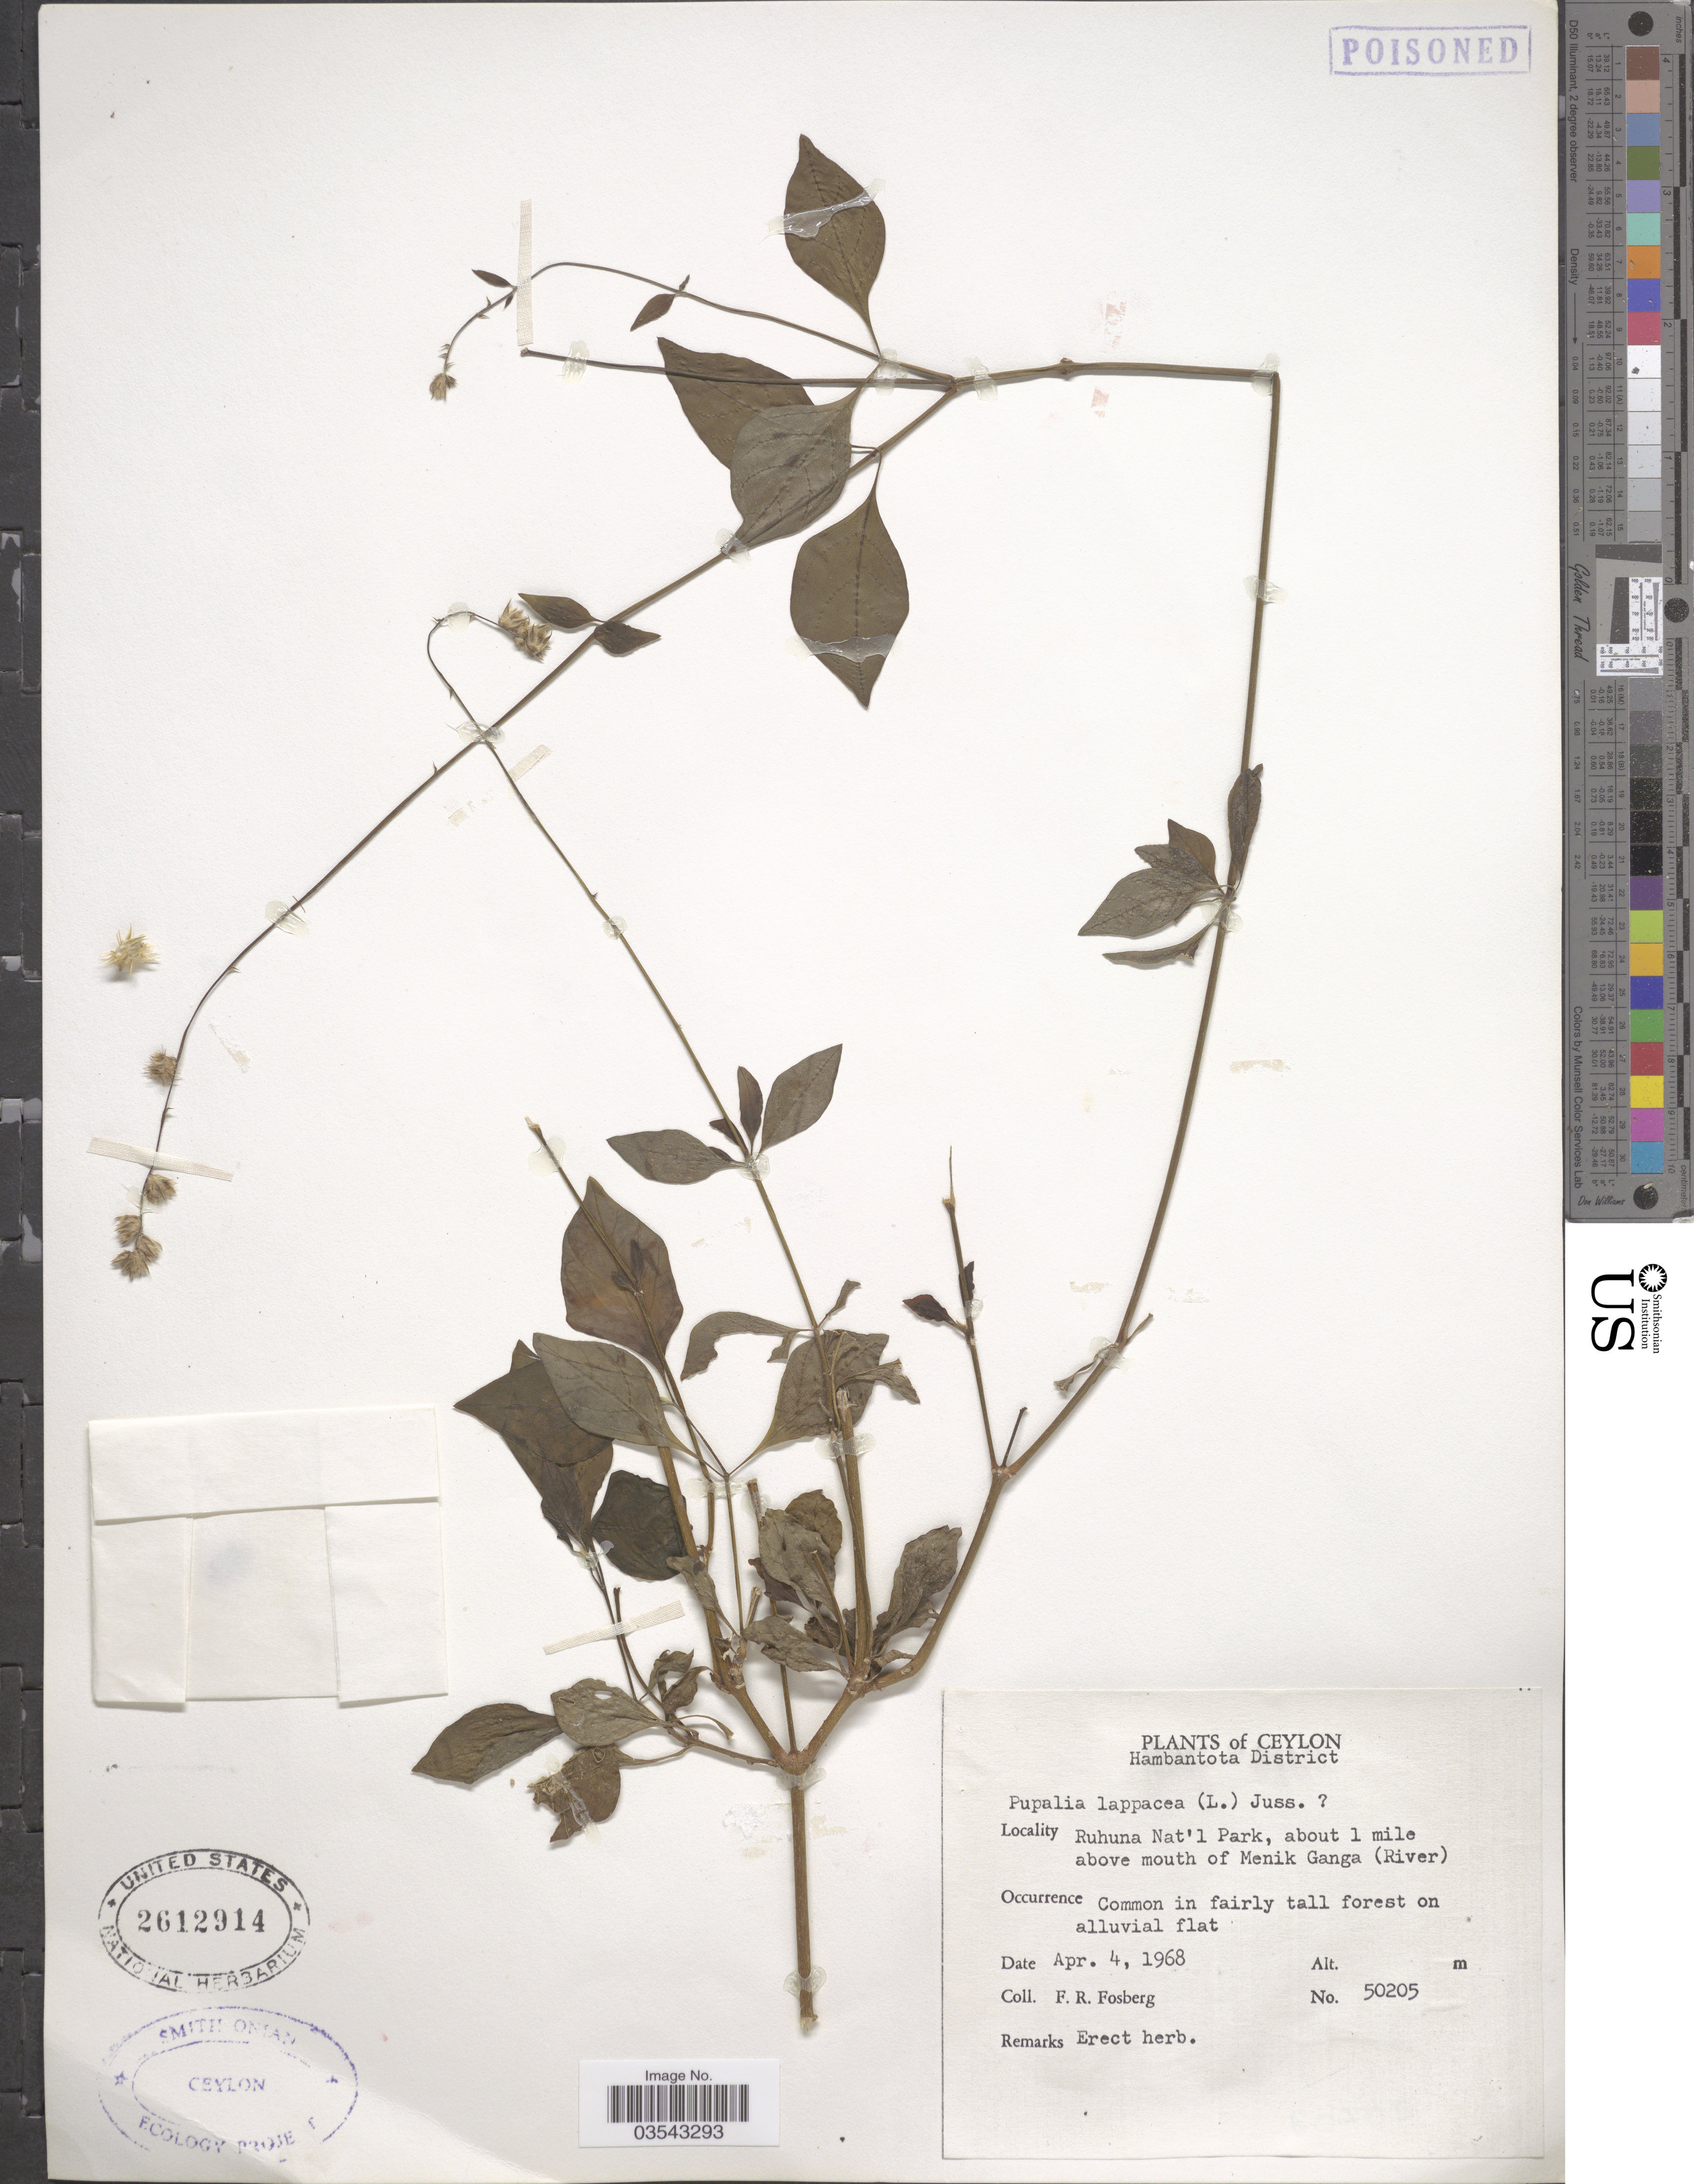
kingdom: Plantae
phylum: Tracheophyta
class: Magnoliopsida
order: Caryophyllales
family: Amaranthaceae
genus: Pupalia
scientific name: Pupalia lappacea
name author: (L.) A. Juss.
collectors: F. R. Fosberg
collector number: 50205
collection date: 1968-04-04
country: Sri Lanka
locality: Ceylon. Hambantota District. Ruhuna Nat'l Park, about 1 mile above mouth of Menik Ganga (River).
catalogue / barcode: US 2612914